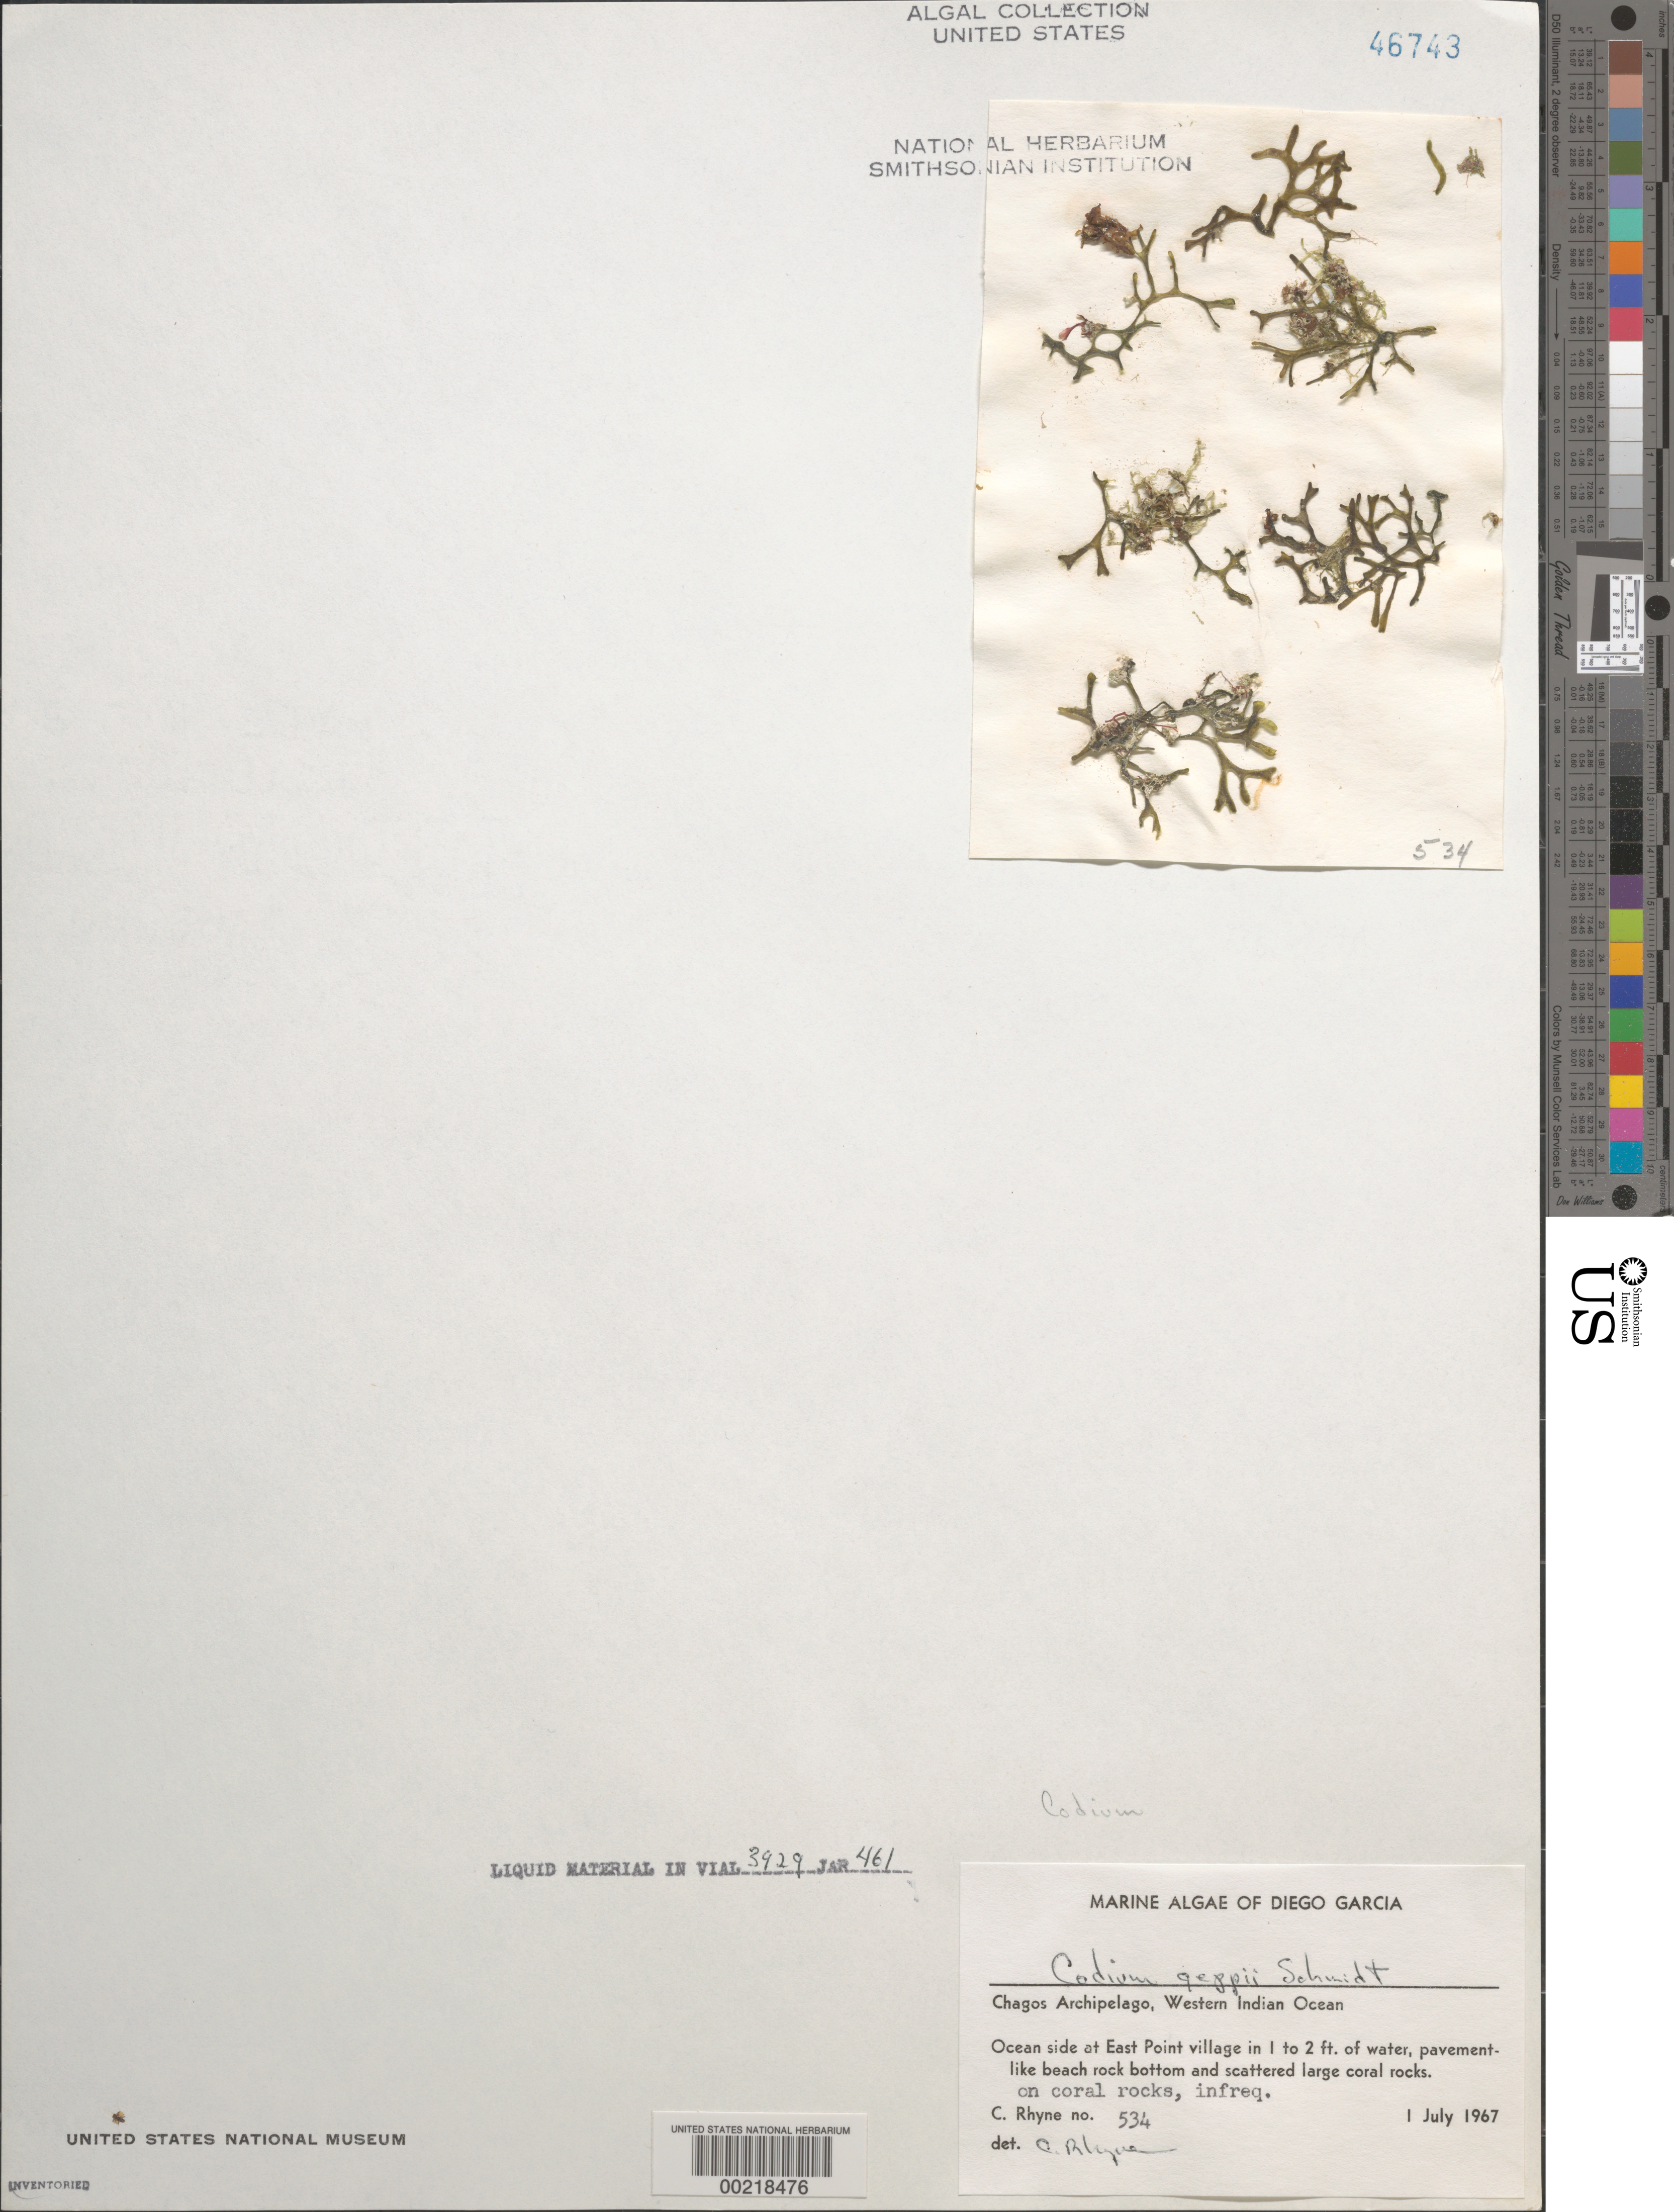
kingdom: Plantae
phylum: Chlorophyta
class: Ulvophyceae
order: Bryopsidales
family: Codiaceae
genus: Codium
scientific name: Codium geppii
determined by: Rhyne, C. F.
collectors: C. Rhyne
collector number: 534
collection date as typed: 01 Jul 1967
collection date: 1967-07-01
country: British Indian Ocean Territory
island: Diego Garcia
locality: East Point Village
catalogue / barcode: US 46743